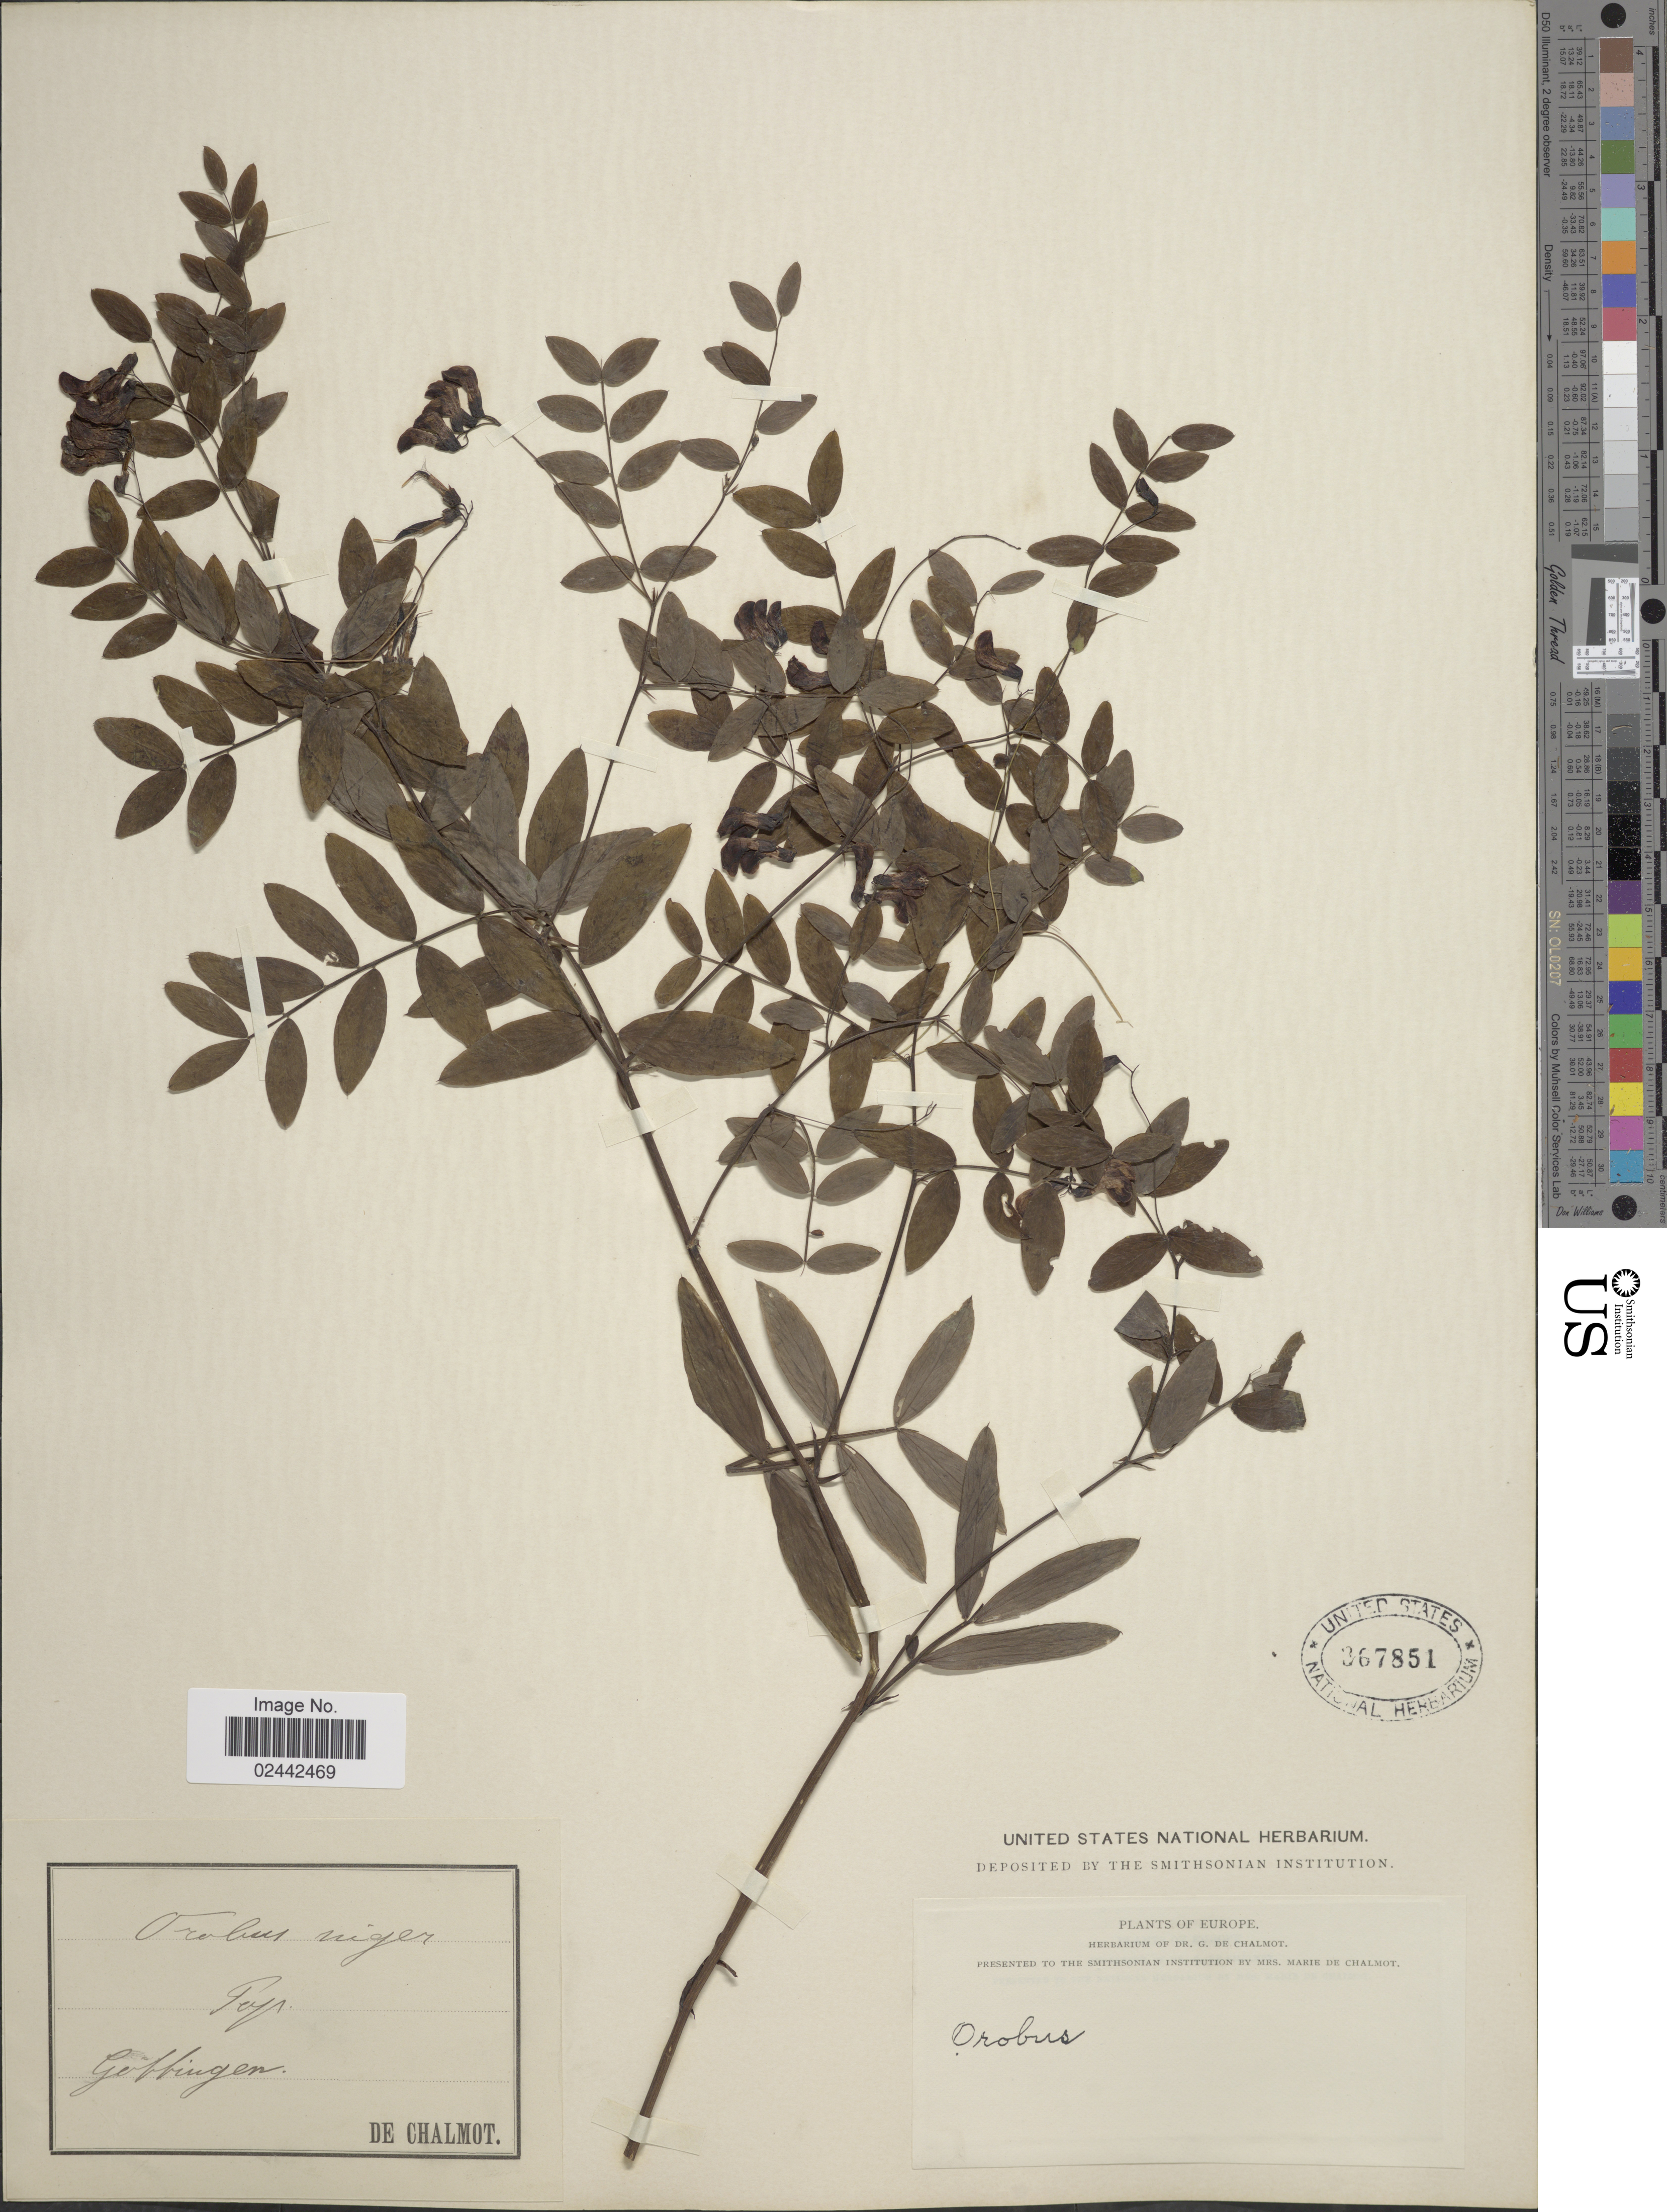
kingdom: Plantae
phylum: Tracheophyta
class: Magnoliopsida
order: Fabales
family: Fabaceae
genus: Lathyrus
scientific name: Lathyrus niger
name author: (L.) Bernh.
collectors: G. de Chalmot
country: Germany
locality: Gottingen, Top.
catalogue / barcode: US 367851